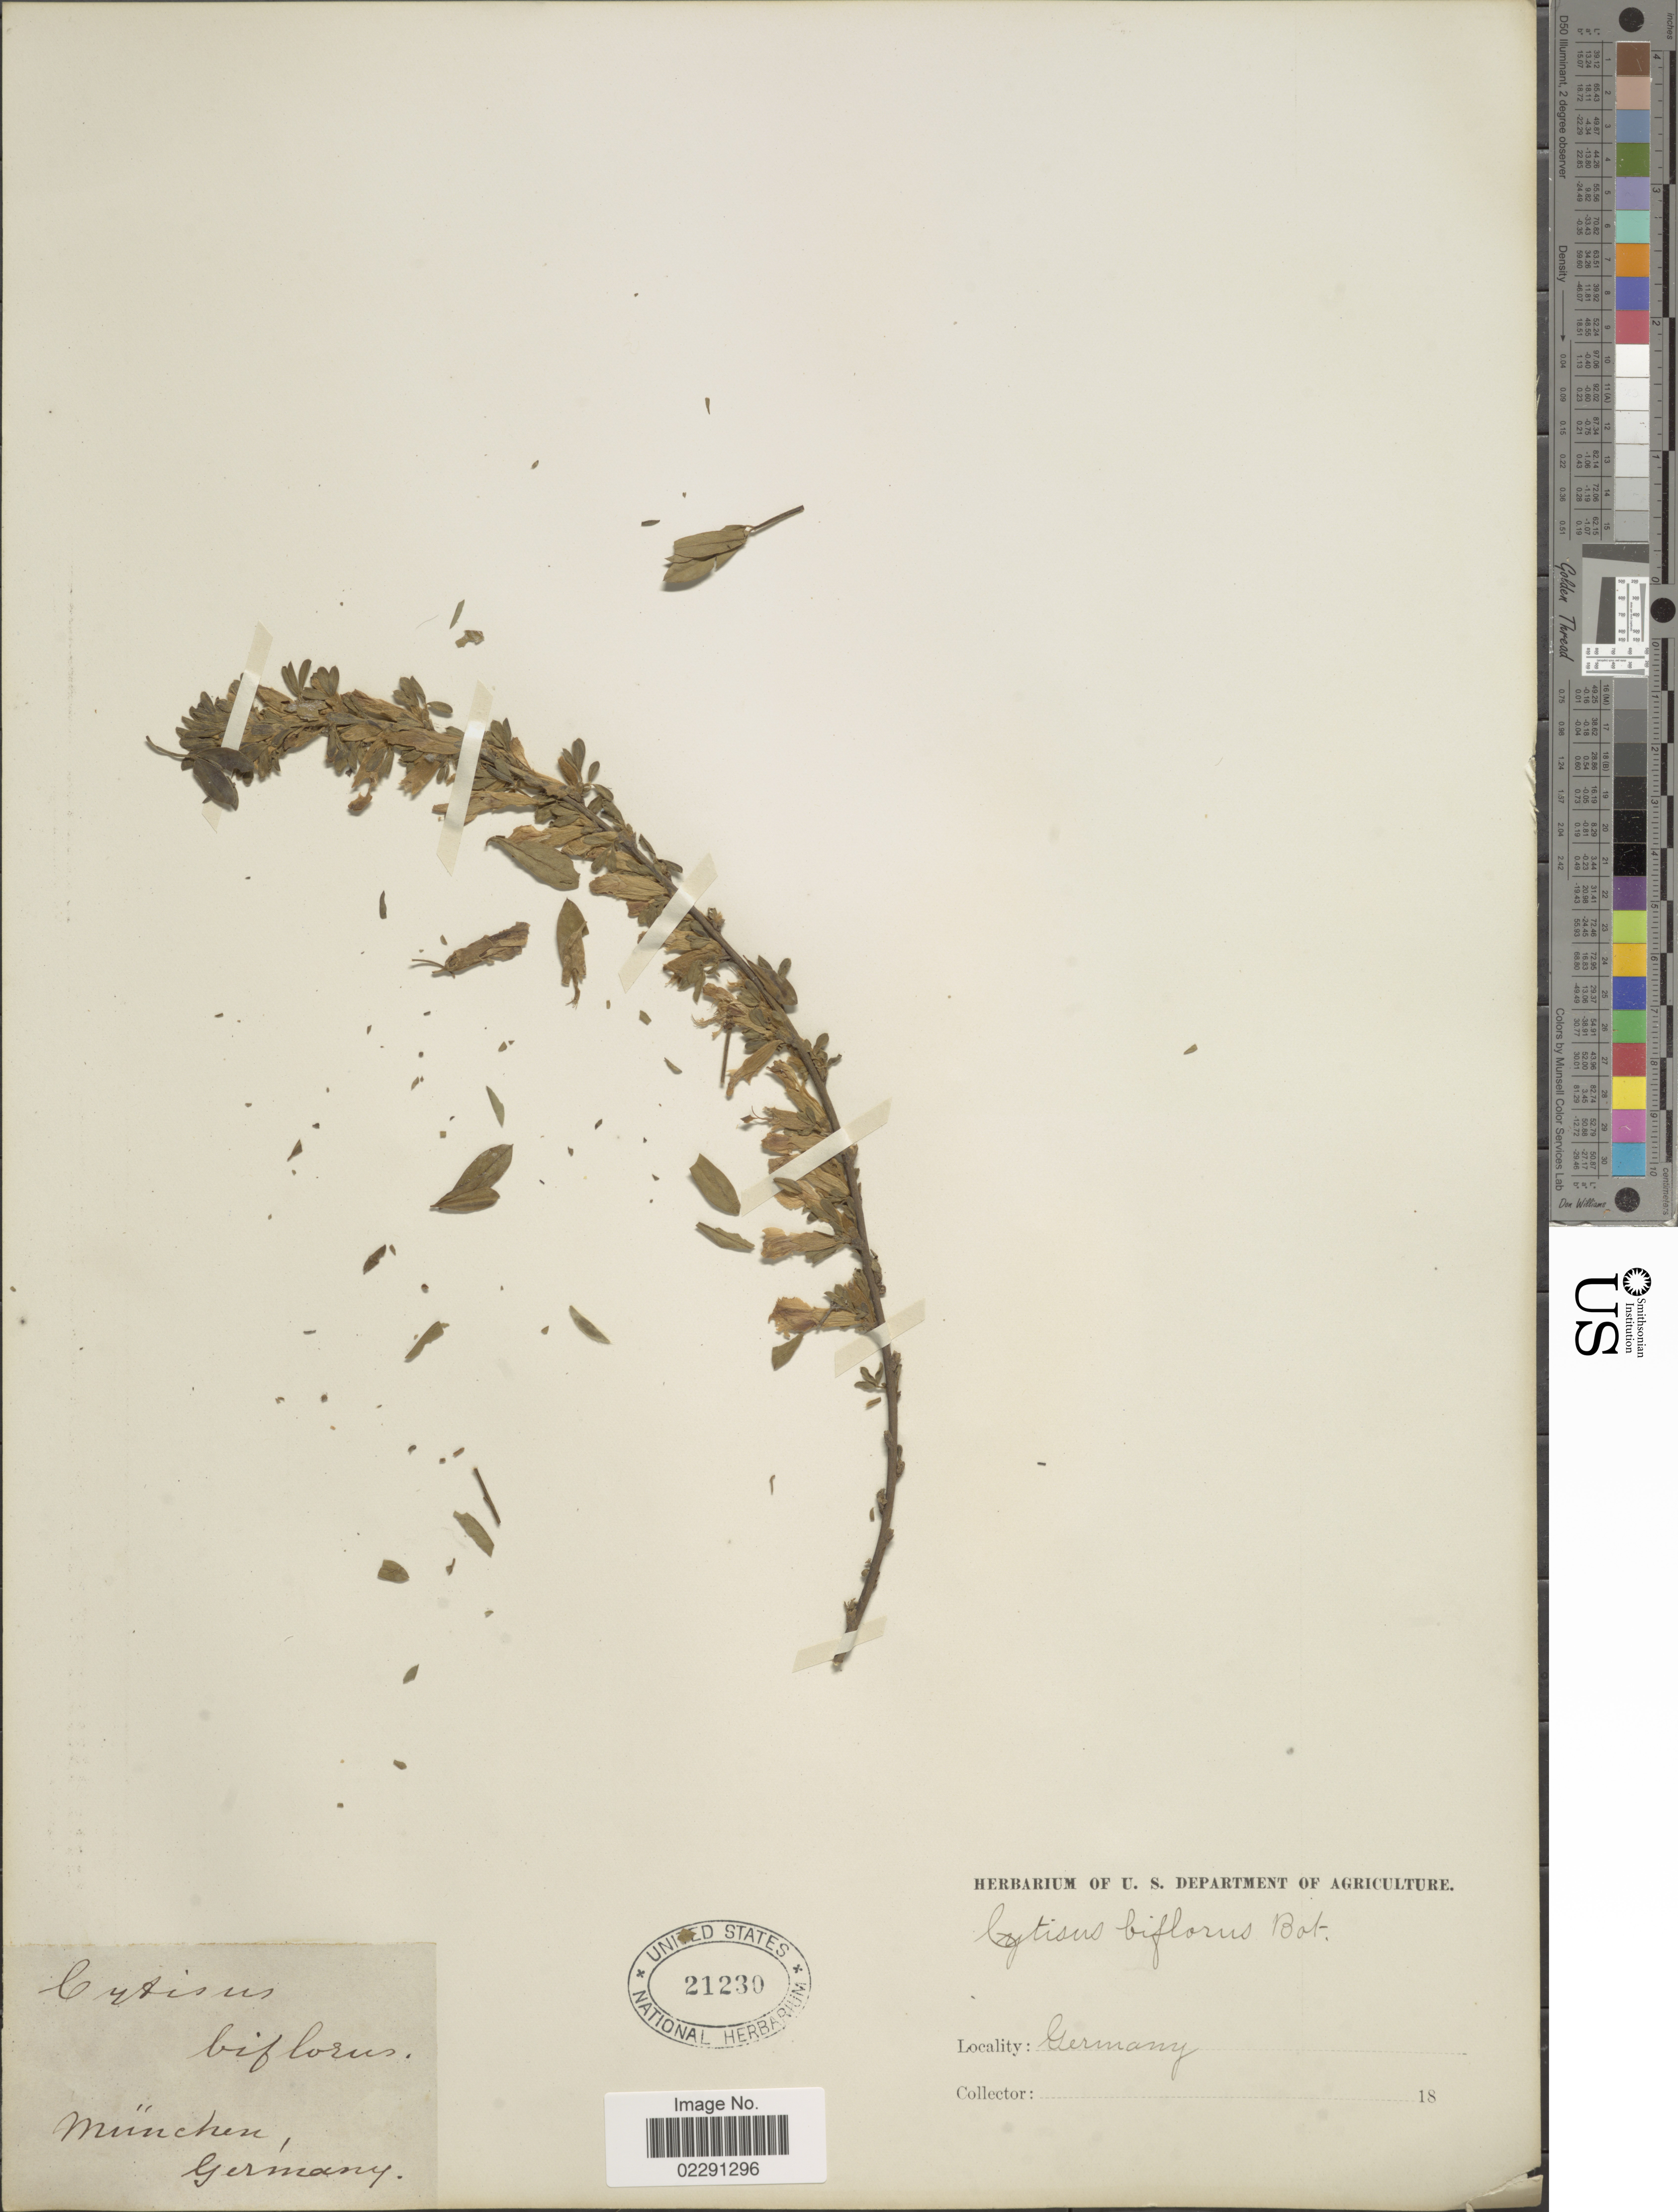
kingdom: Plantae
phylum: Tracheophyta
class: Magnoliopsida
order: Fabales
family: Fabaceae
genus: Cytisus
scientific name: Cytisus ratisbonensis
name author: Schaeff.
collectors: Facchini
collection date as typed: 18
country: Germany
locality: München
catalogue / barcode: US 21230